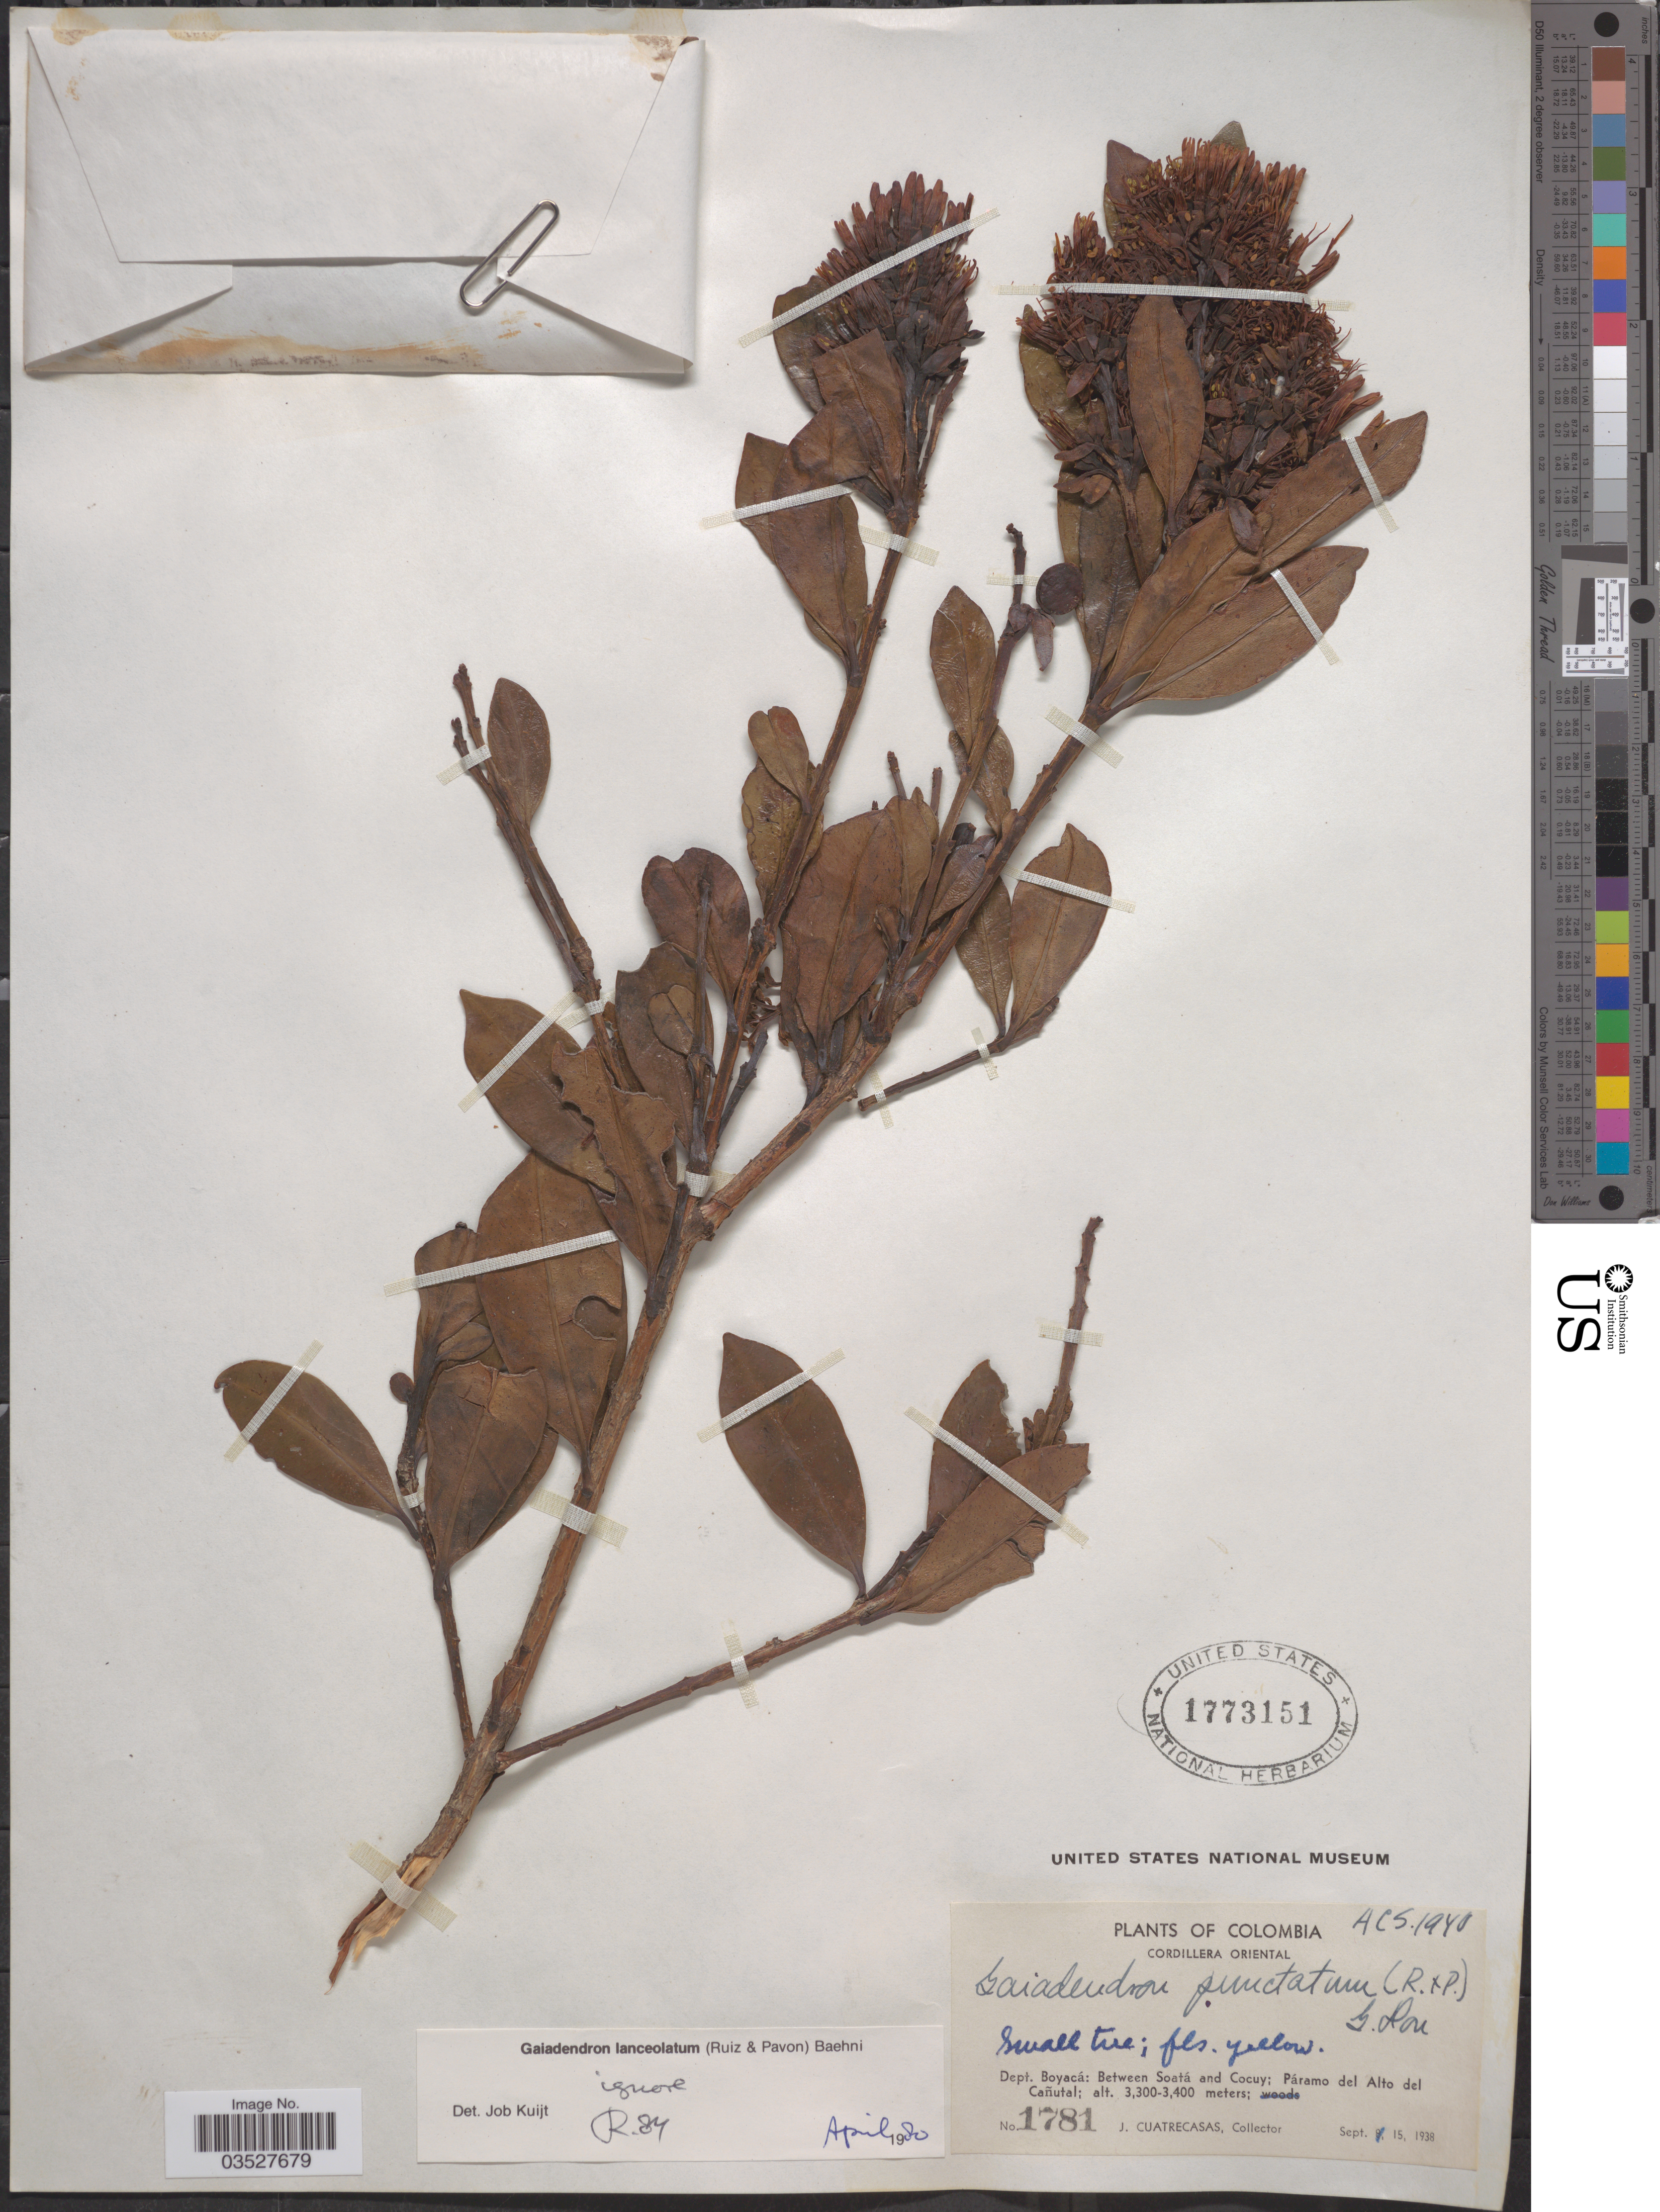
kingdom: Plantae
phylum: Tracheophyta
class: Magnoliopsida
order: Santalales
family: Loranthaceae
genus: Gaiadendron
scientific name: Gaiadendron punctatum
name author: (Ruiz & Pav.) G. Don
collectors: J. Cuatrecasas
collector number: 1781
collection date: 1938-09-15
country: Colombia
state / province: Boyacá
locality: Cordillera Oriental. Dept. Boyacá: Between Soatá and Cocuy; Páramo del Alto del Cañutal.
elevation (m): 3300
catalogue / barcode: US 1773151